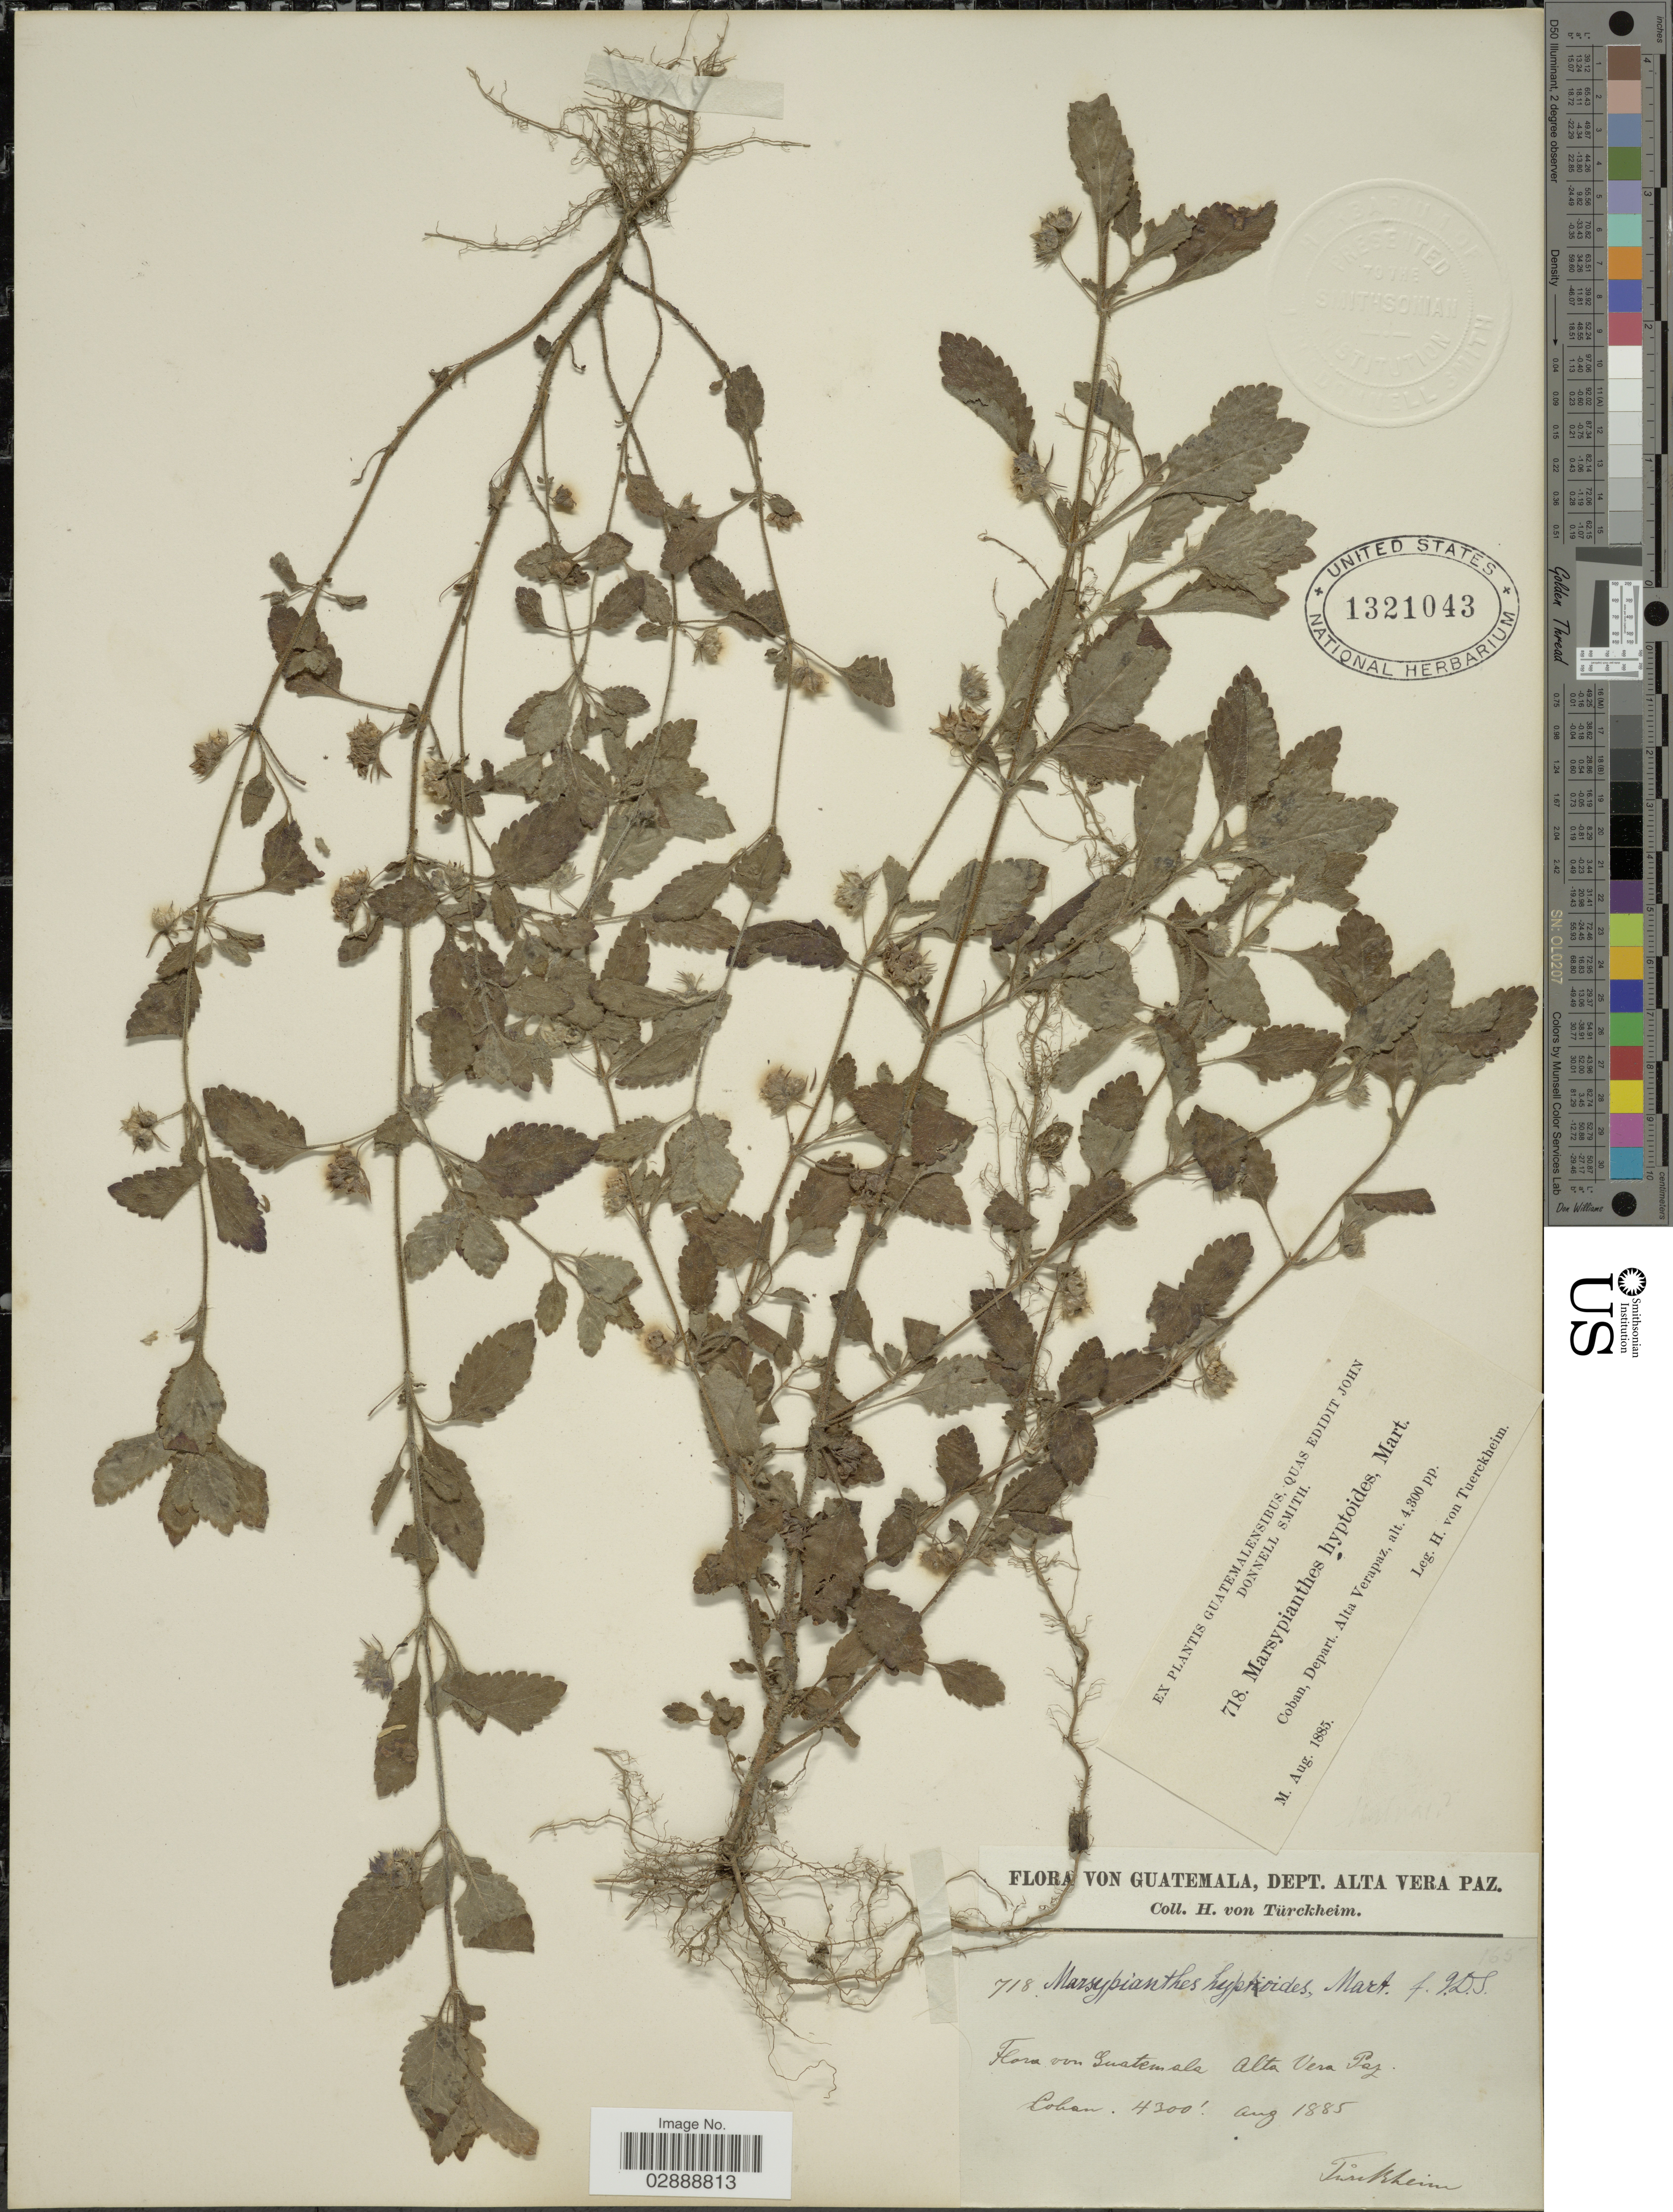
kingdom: Plantae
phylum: Tracheophyta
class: Magnoliopsida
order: Lamiales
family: Lamiaceae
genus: Marsypianthes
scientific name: Marsypianthes chamaedrys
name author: (Vahl) Kuntze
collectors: H. von Türckheim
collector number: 718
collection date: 1885-08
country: Guatemala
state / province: Alta Verapaz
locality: Coban, Depart. Alta Verapaz.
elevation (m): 1311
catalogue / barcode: US 1321043